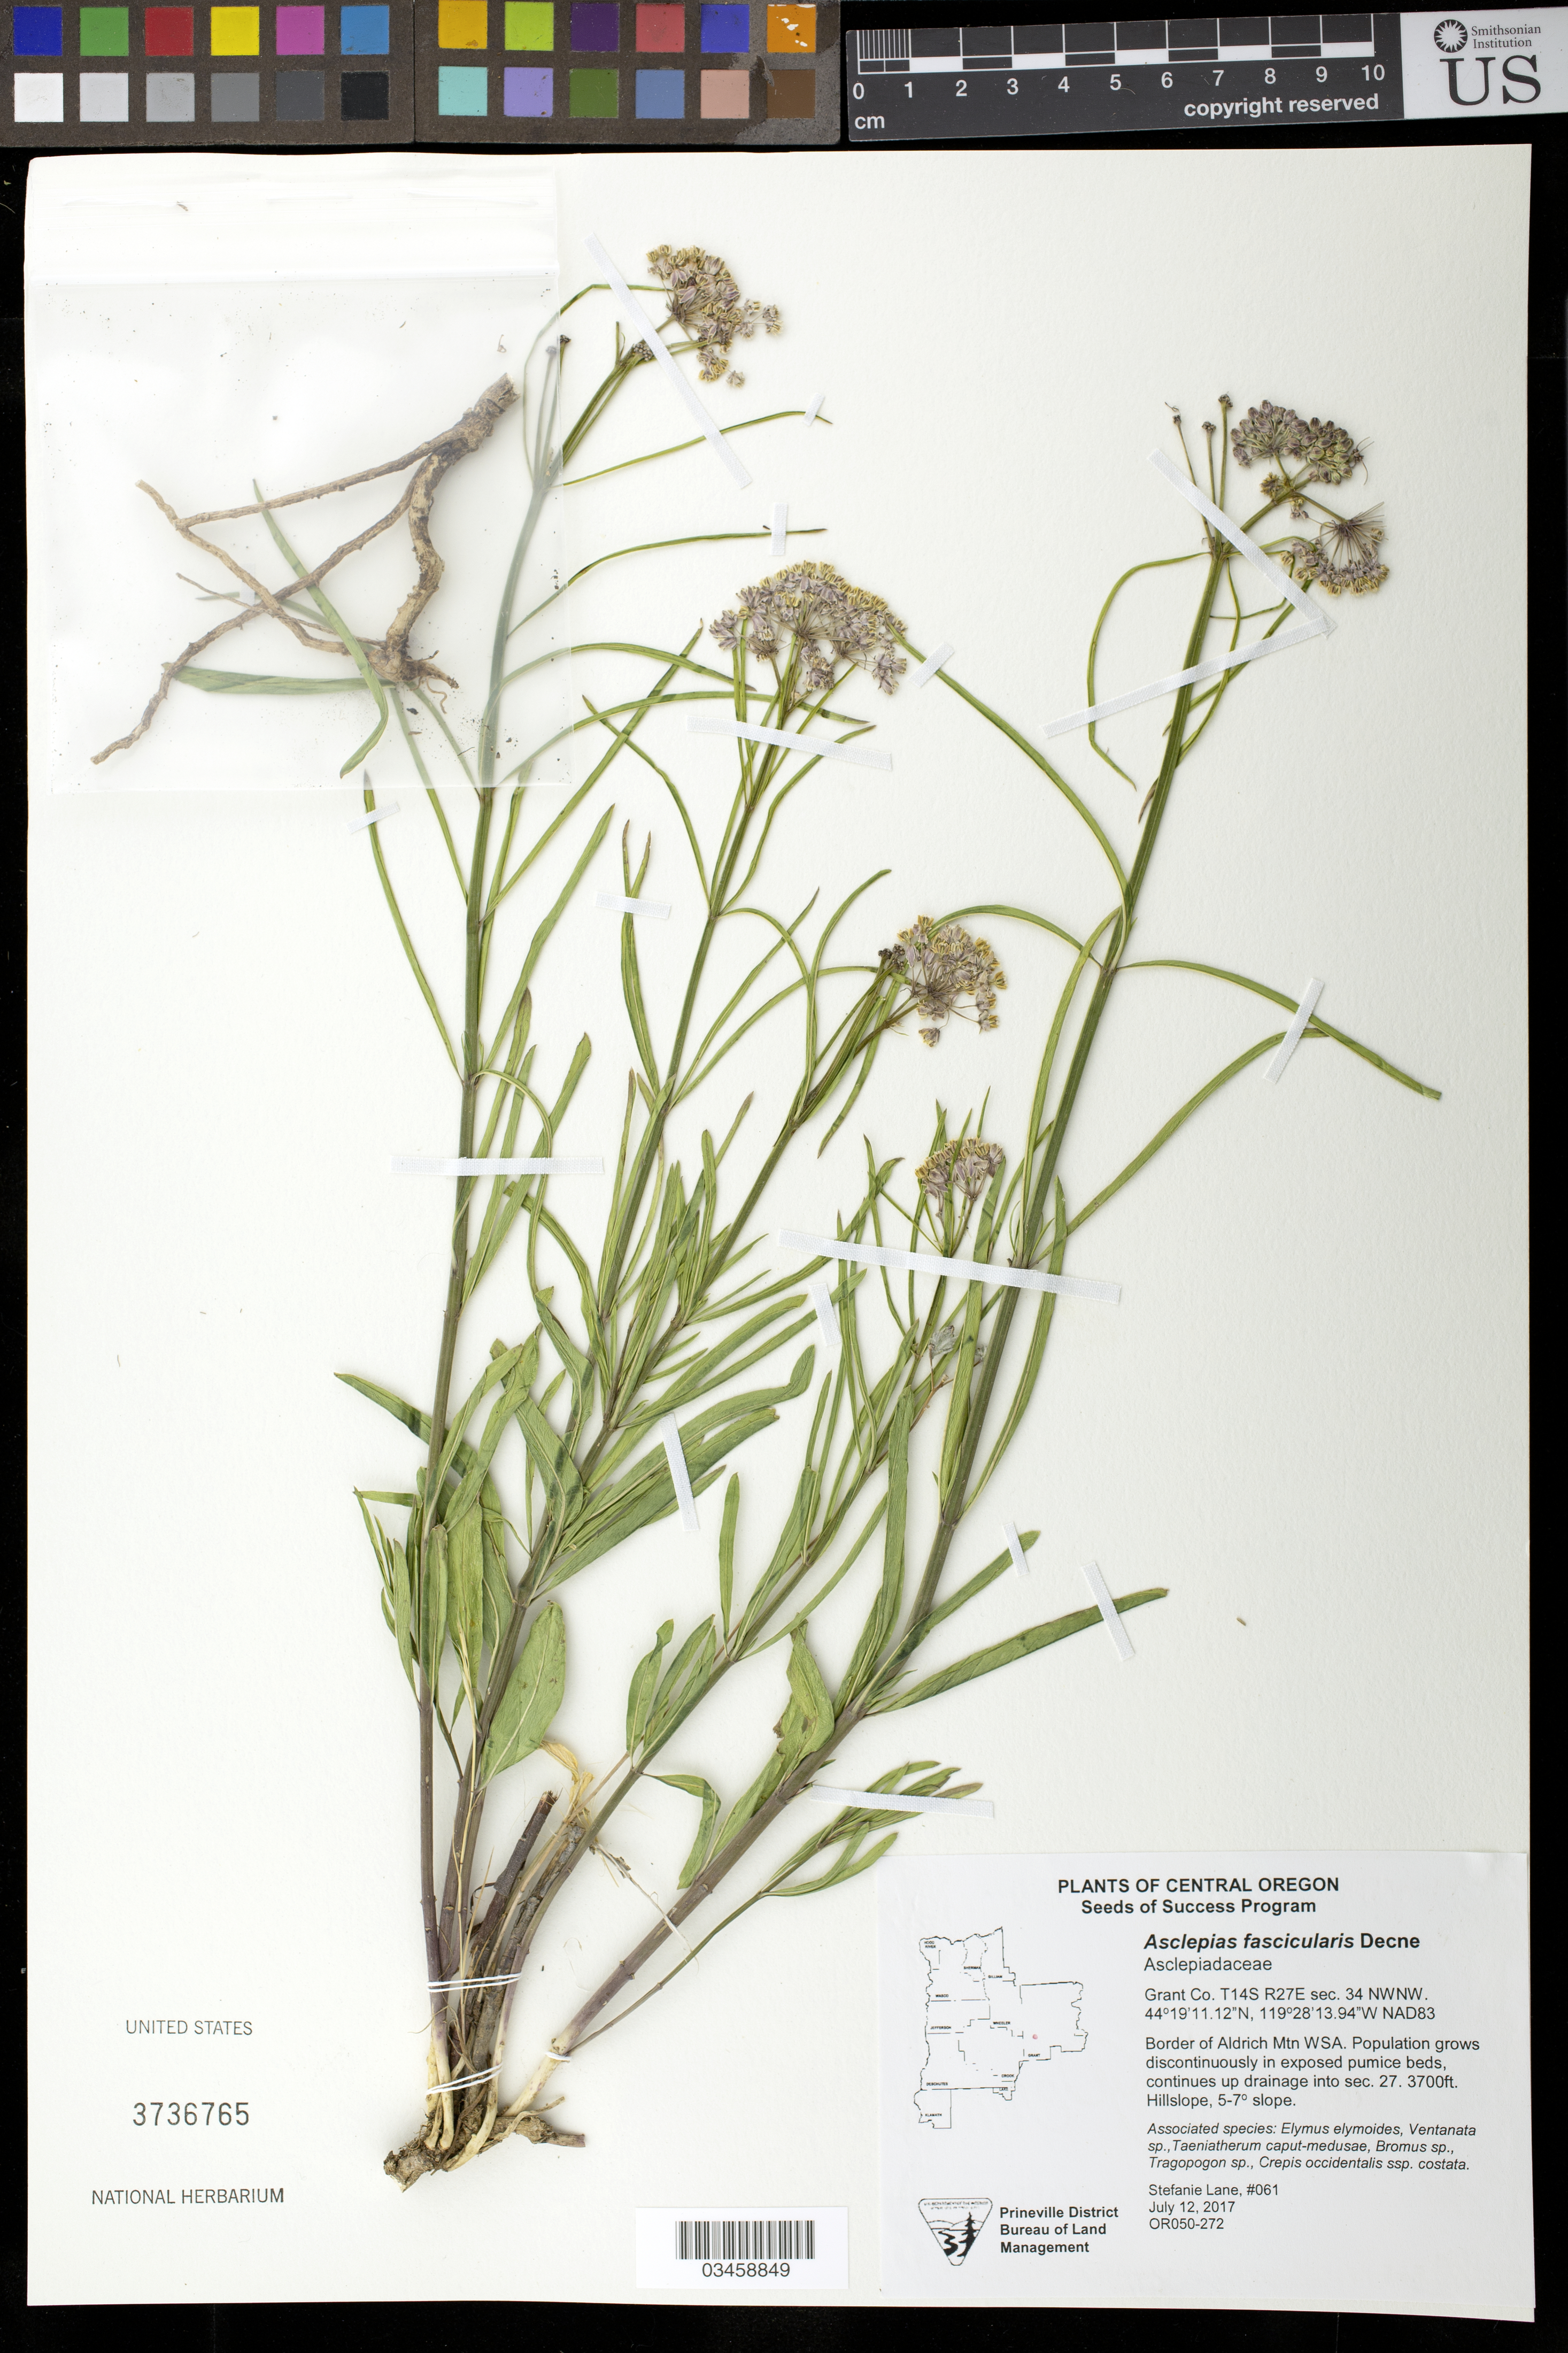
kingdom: Plantae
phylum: Tracheophyta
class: Magnoliopsida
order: Gentianales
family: Apocynaceae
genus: Asclepias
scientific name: Asclepias fascicularis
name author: Decne.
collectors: S. Lane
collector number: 061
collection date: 2017-07-12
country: United States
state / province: Oregon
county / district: Grant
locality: Border of Aldrich Mtn WSA, T14S R27E sec. 34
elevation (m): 1128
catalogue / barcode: US 3736765